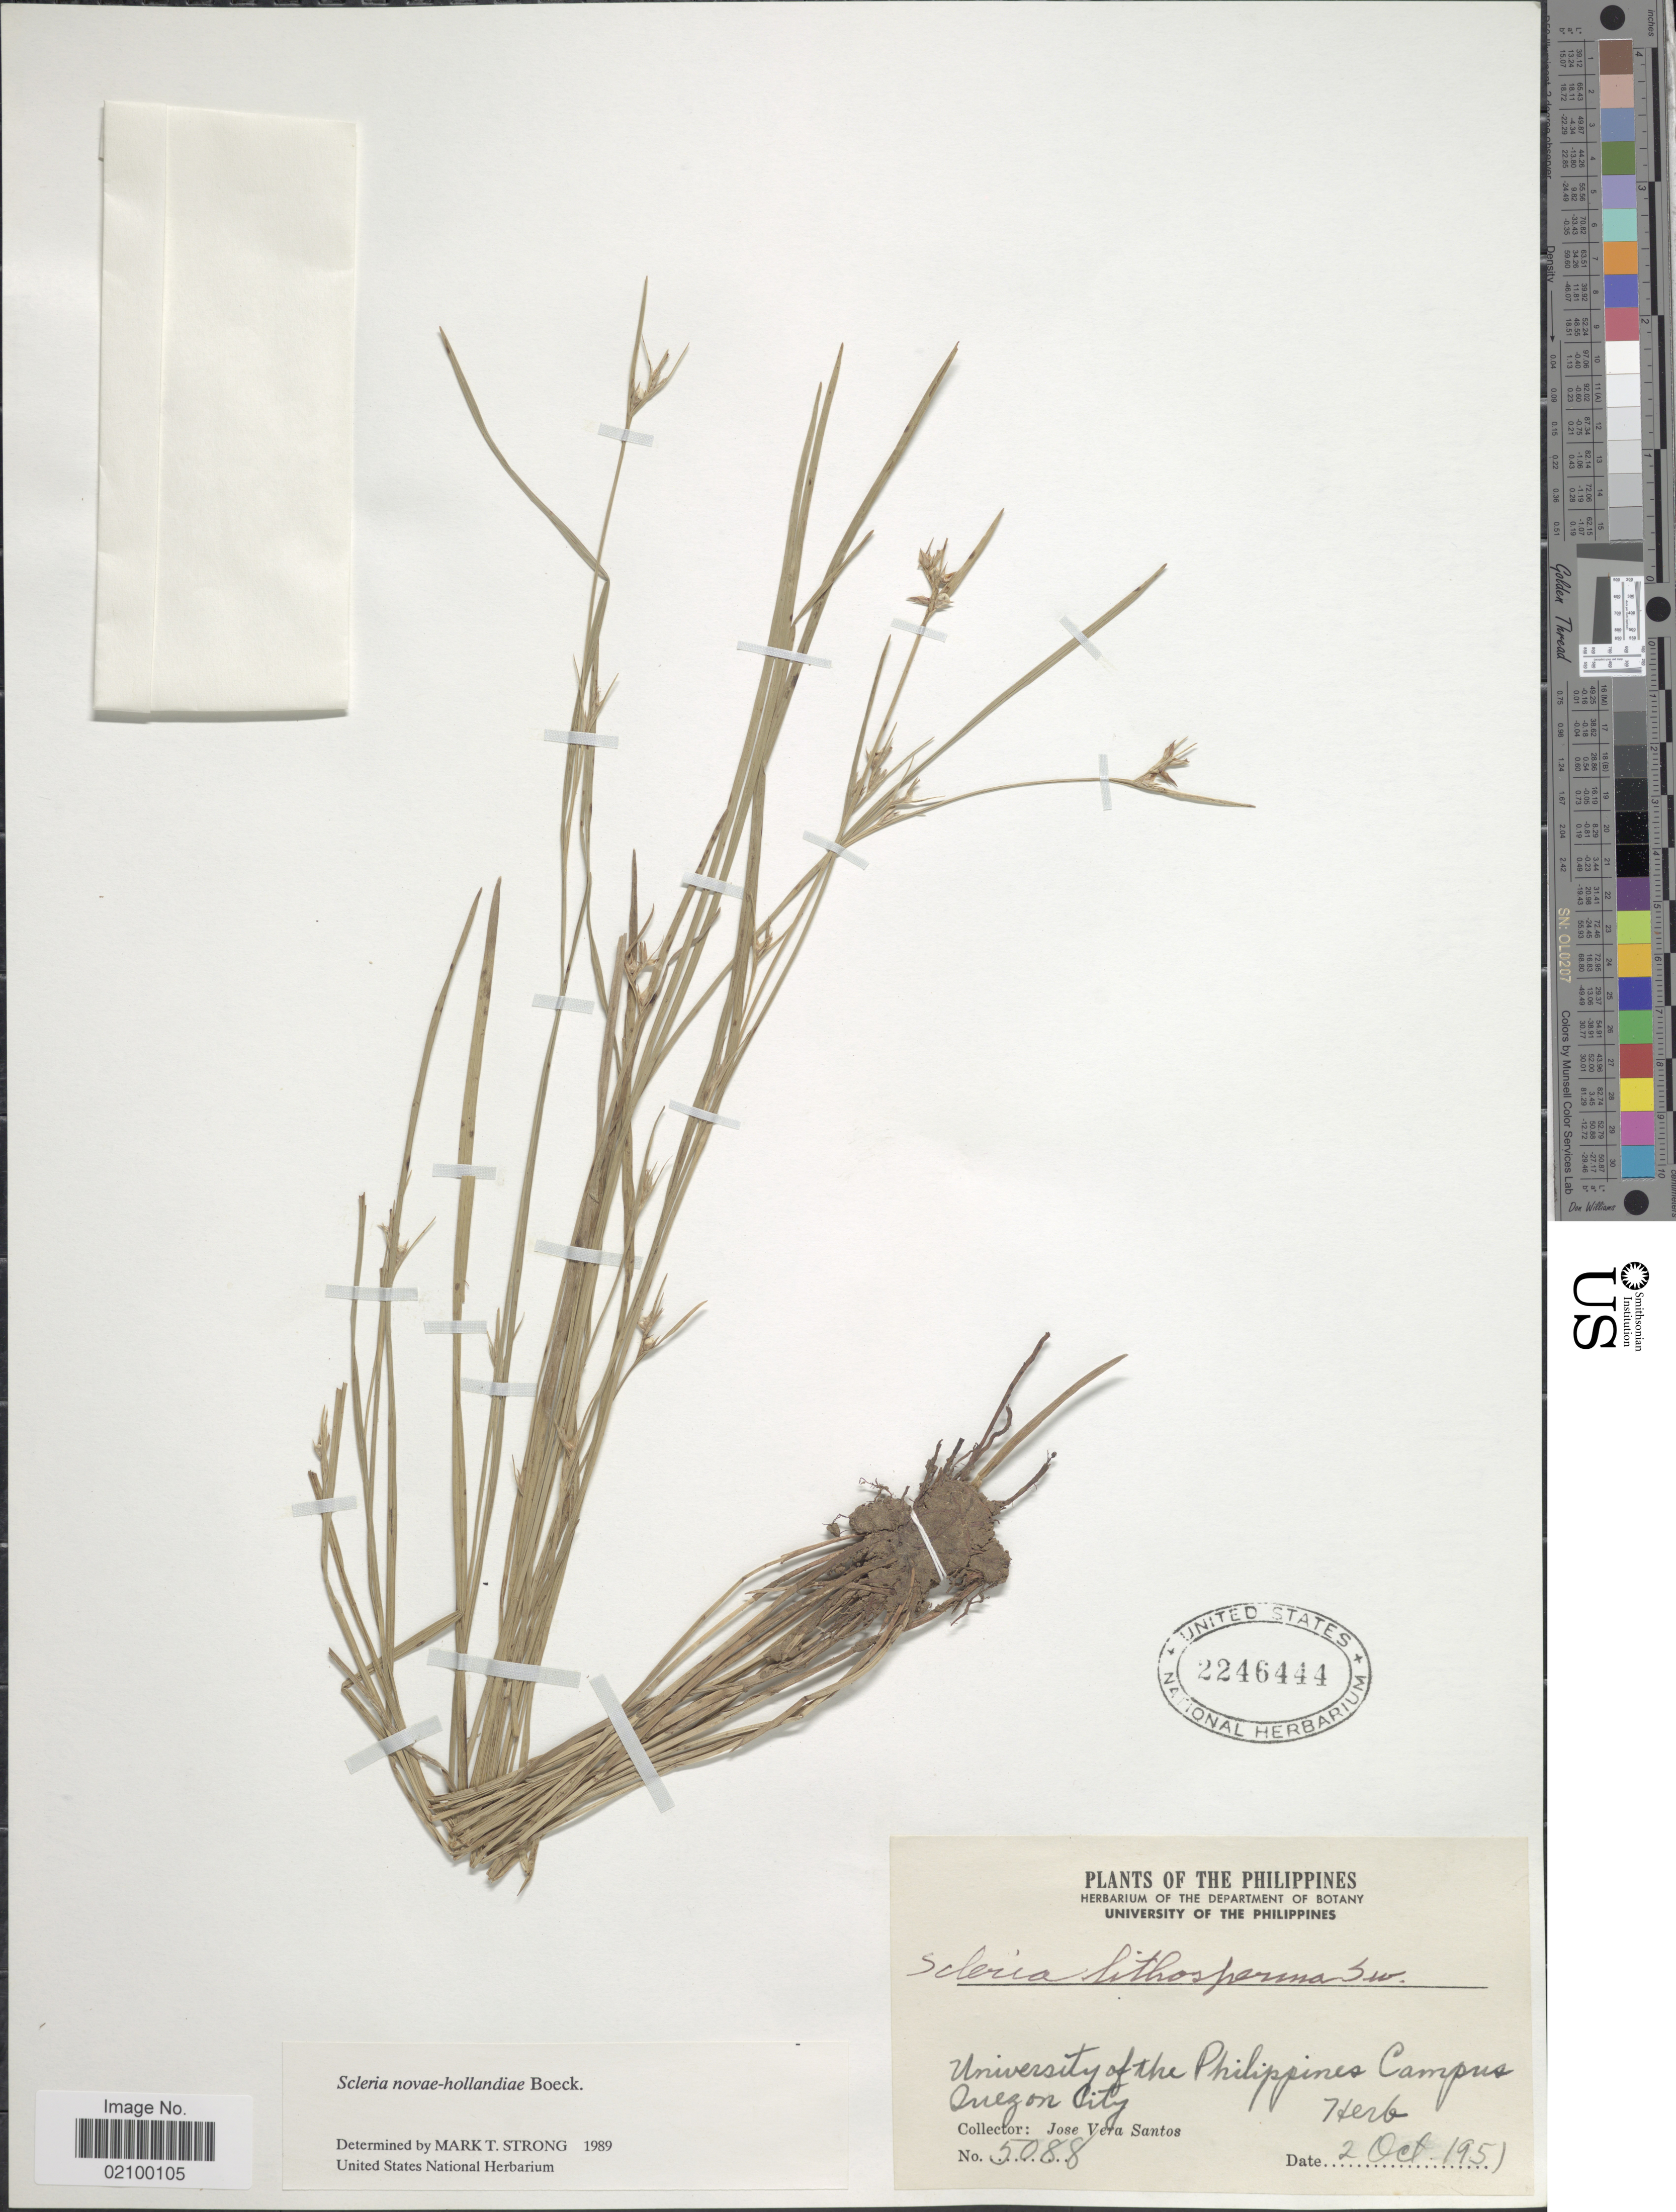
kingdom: Plantae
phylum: Tracheophyta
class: Liliopsida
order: Poales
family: Cyperaceae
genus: Scleria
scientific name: Scleria novae-hollandiae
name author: Boeckeler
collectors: J. V. Santos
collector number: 5088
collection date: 1951-10-02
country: Philippines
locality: University of the Philippines Campus, Luzon City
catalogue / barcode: US 2246444